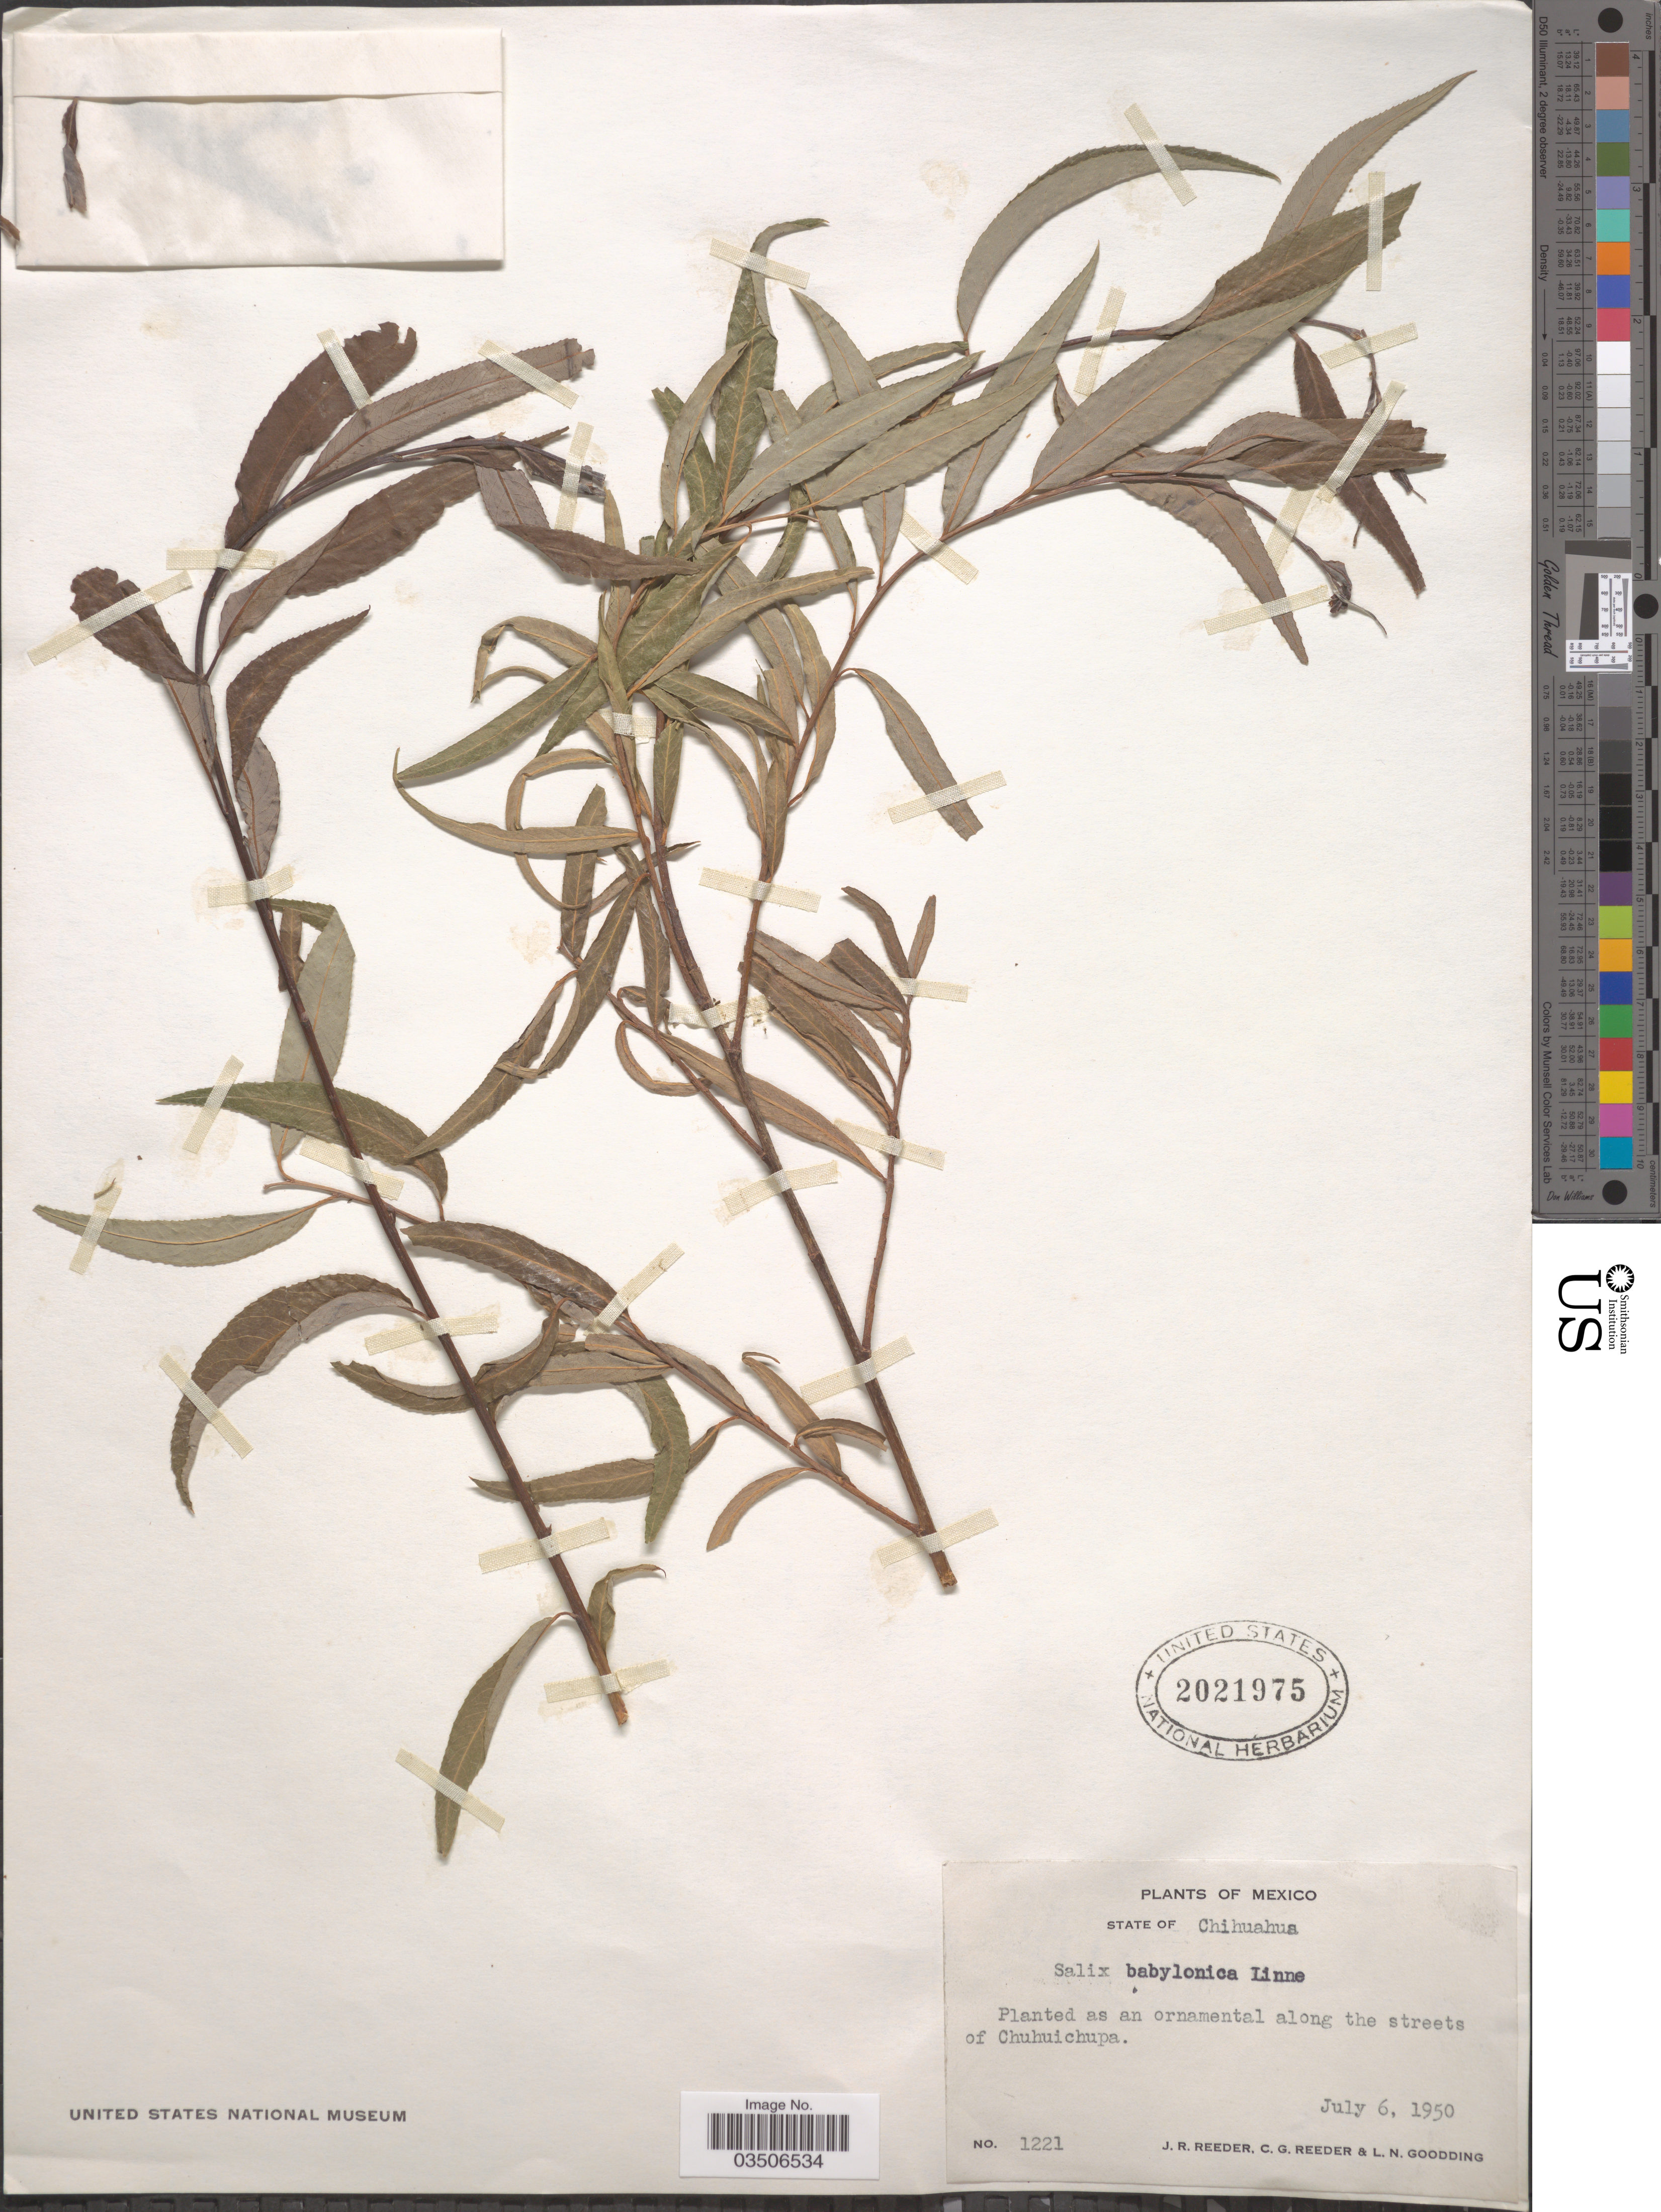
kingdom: Plantae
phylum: Tracheophyta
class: Magnoliopsida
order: Malpighiales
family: Salicaceae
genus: Salix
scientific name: Salix babylonica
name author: L.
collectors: J. R. Reeder, C. G. Reeder & L. N. Goodding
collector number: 1221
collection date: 1950-07-06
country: Mexico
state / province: Chihuahua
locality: Along the streets of Chuhuichupa.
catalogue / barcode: US 2021975